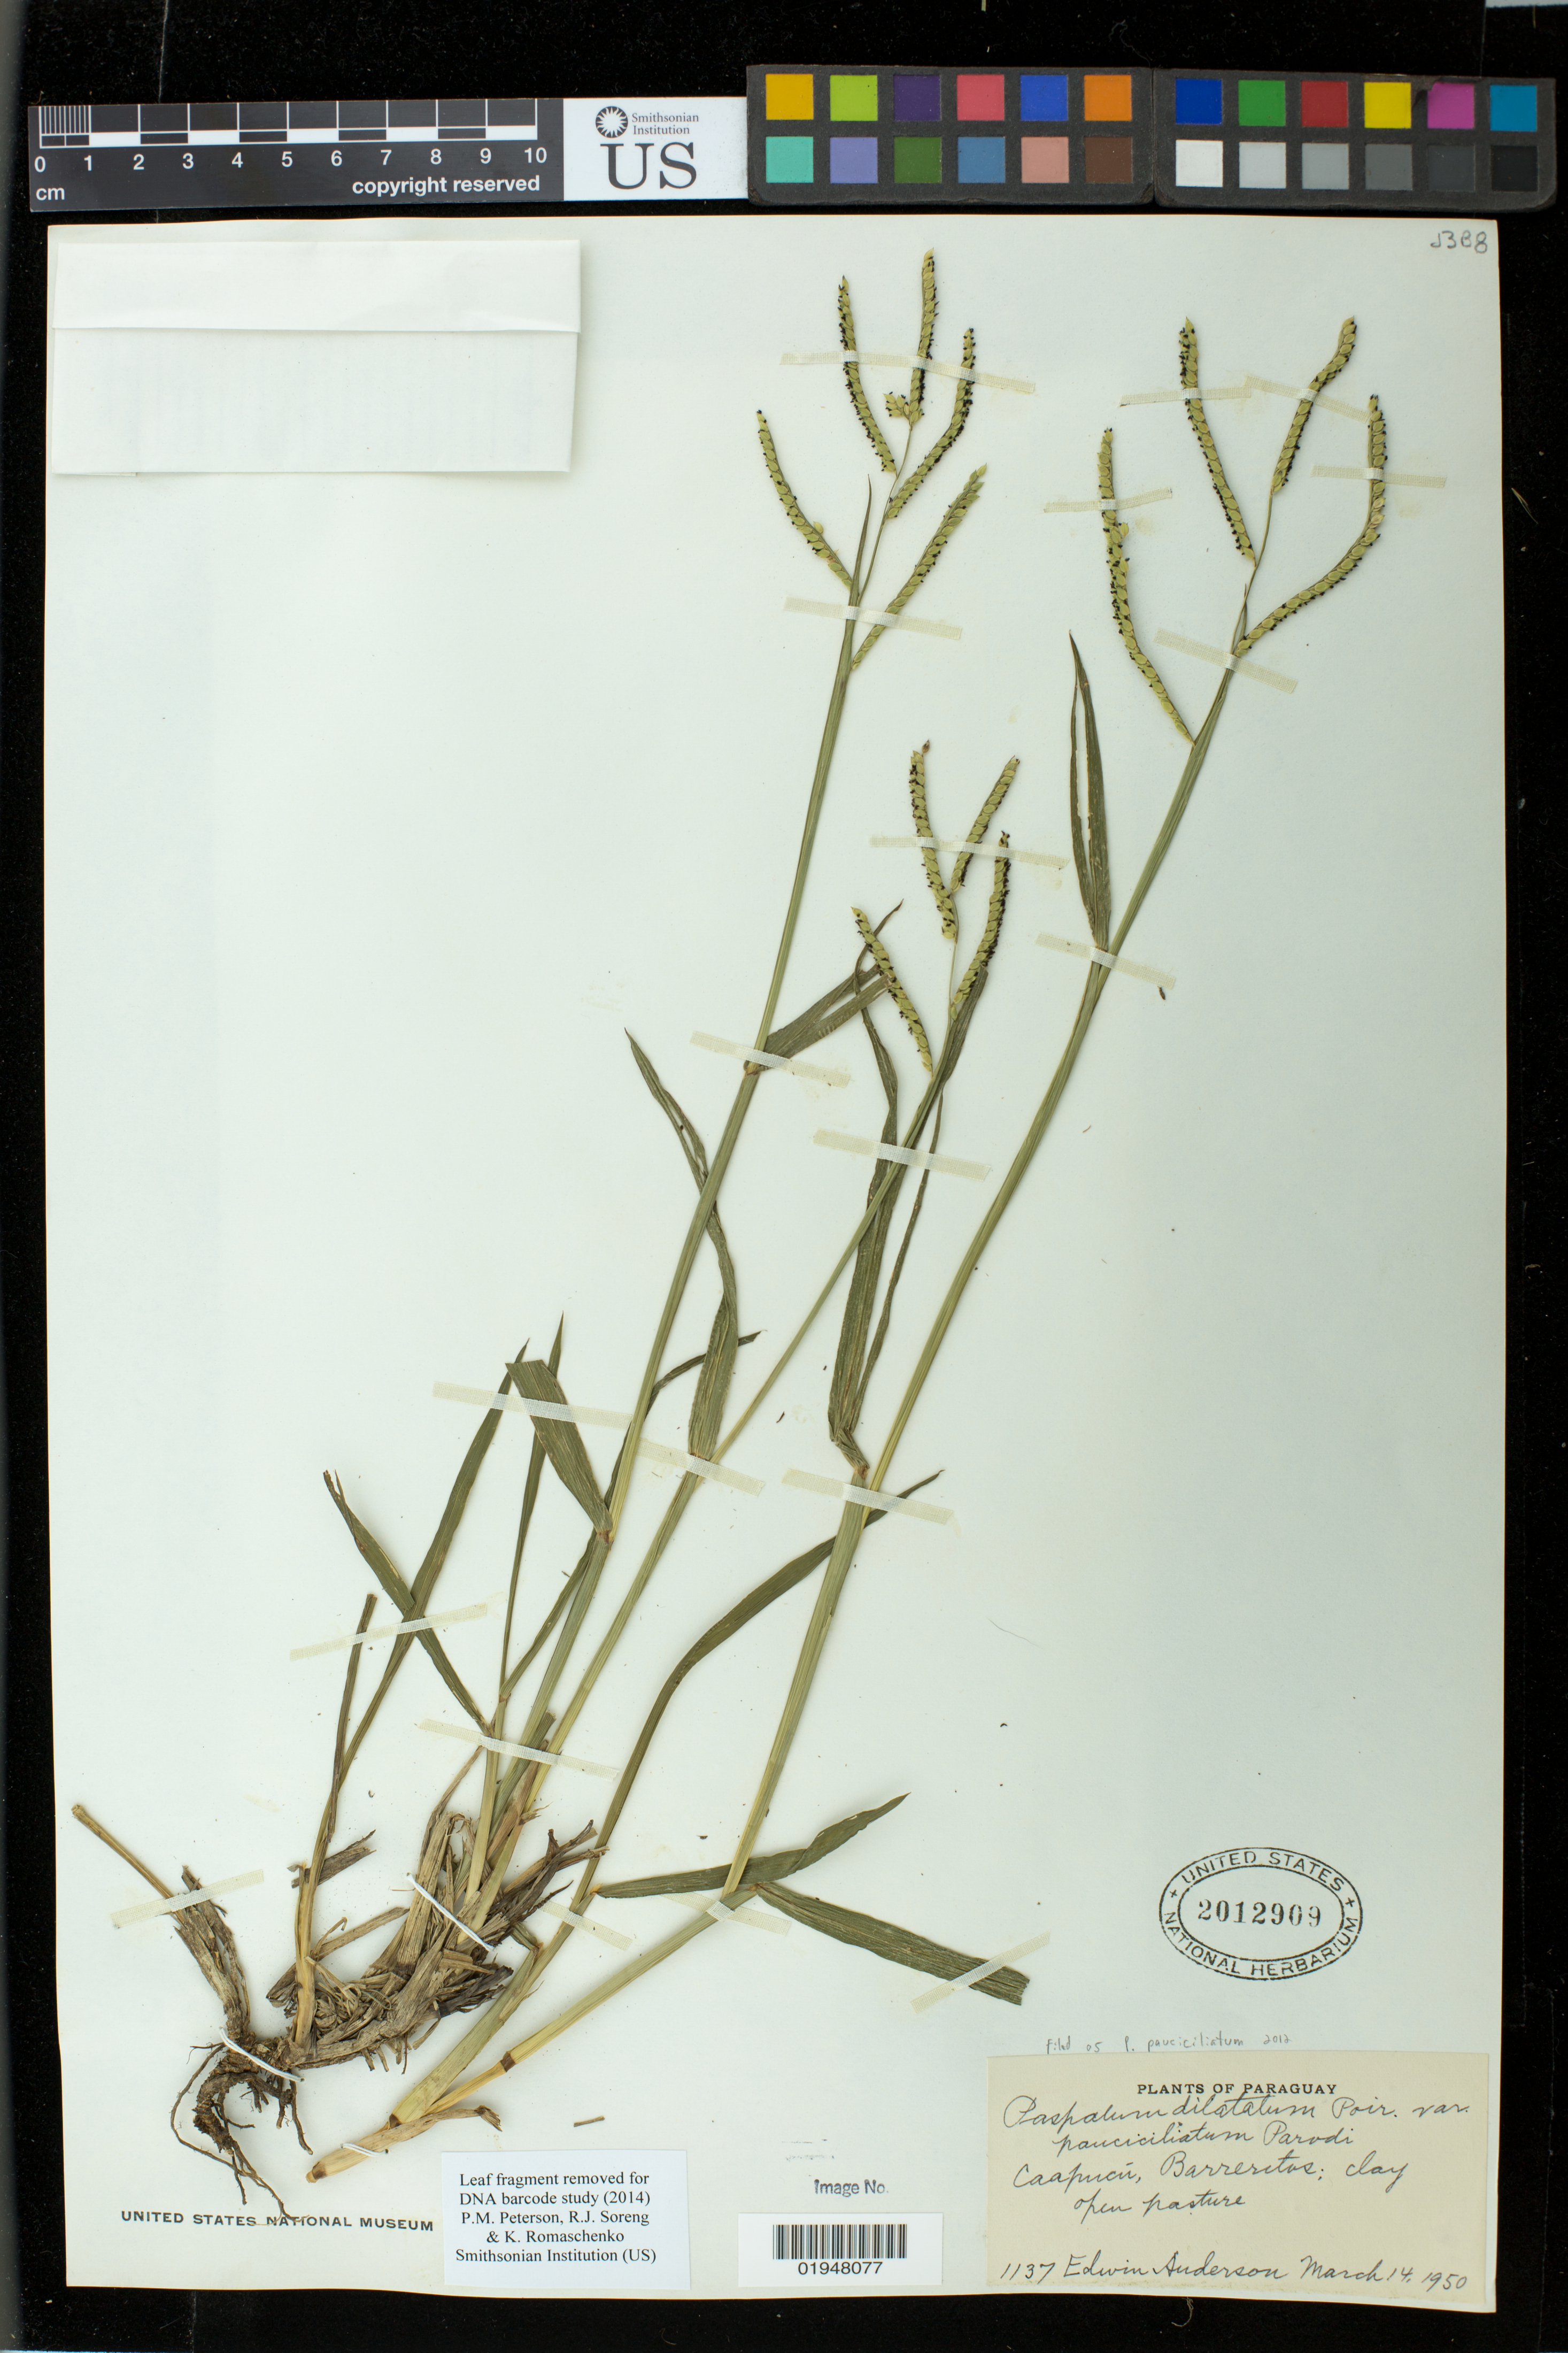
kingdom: Plantae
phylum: Tracheophyta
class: Liliopsida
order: Poales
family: Poaceae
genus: Paspalum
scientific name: Paspalum pauciciliatum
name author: (Parodi) Herter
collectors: E. Anderson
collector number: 1137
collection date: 1950-03-14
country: Paraguay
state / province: Paraguarí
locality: Caapucú, Barreritos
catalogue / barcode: US 2012909